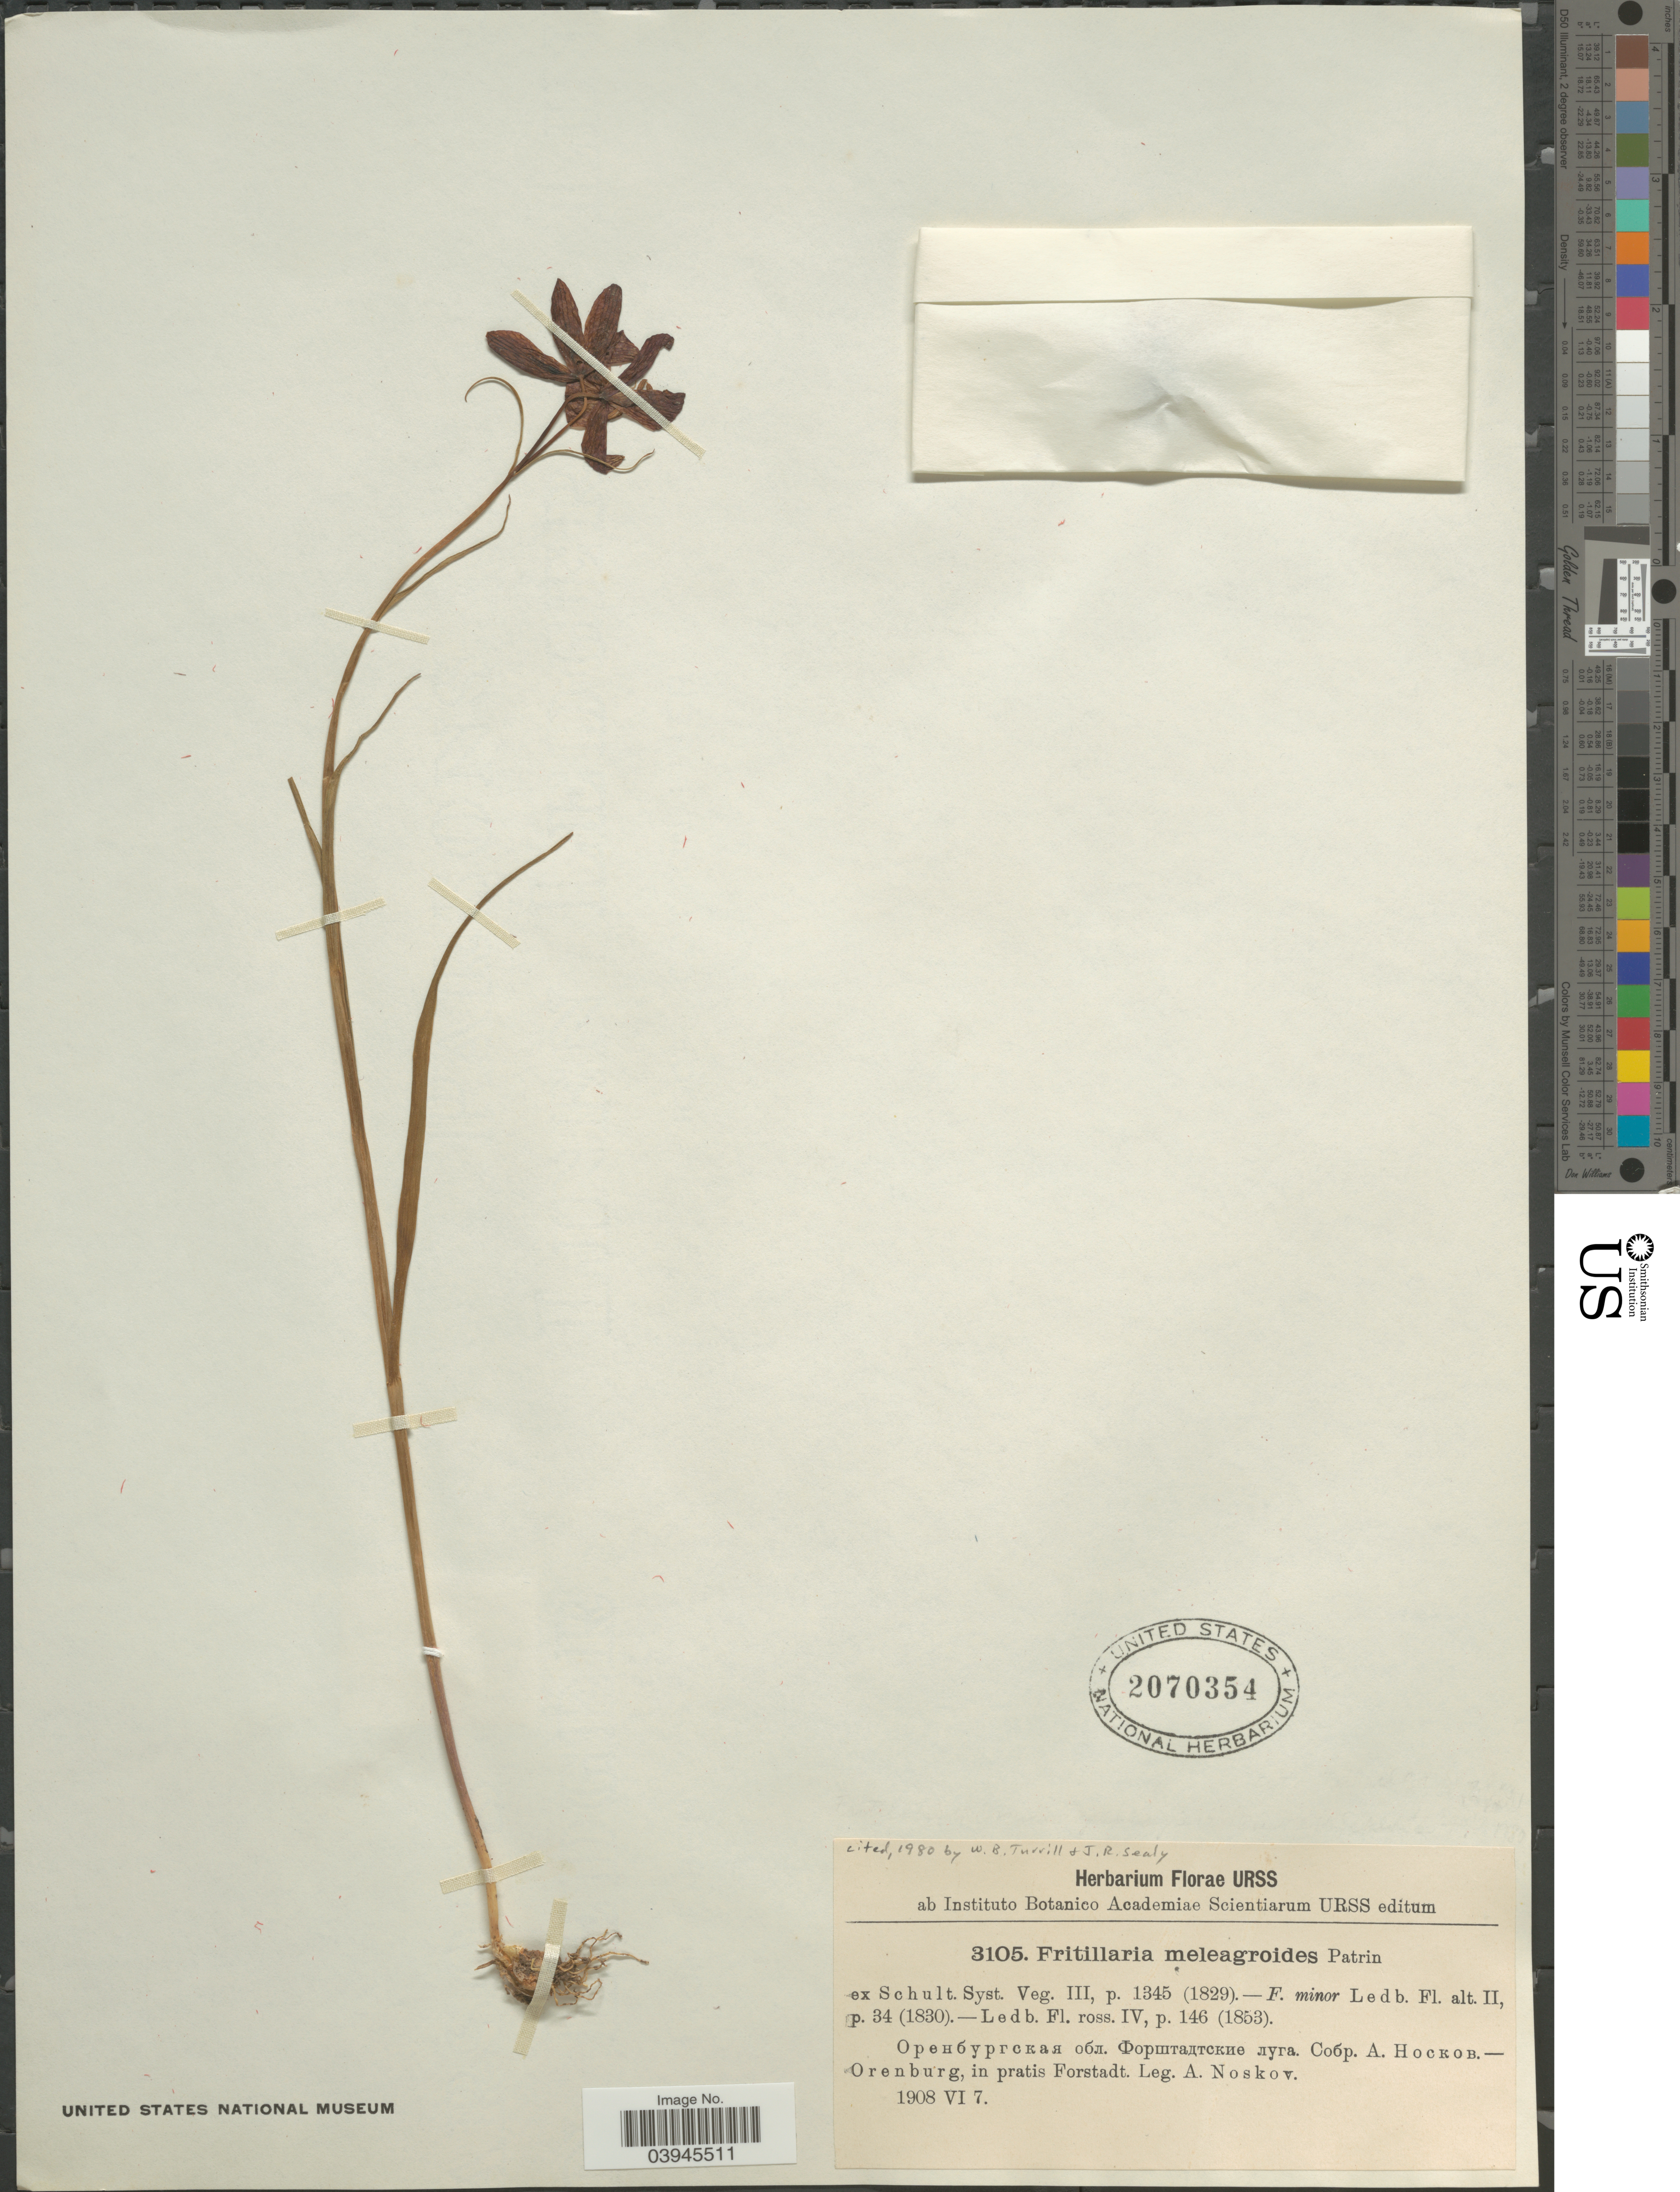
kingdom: Plantae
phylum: Tracheophyta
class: Liliopsida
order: Liliales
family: Liliaceae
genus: Fritillaria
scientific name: Fritillaria meleagroides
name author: Patrin ex Schult. & Schult. f.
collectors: A. Noskov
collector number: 3105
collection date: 1908-06-07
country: Russian Federation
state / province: Orenburg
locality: In pratis Forstadt.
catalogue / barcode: US 2070354